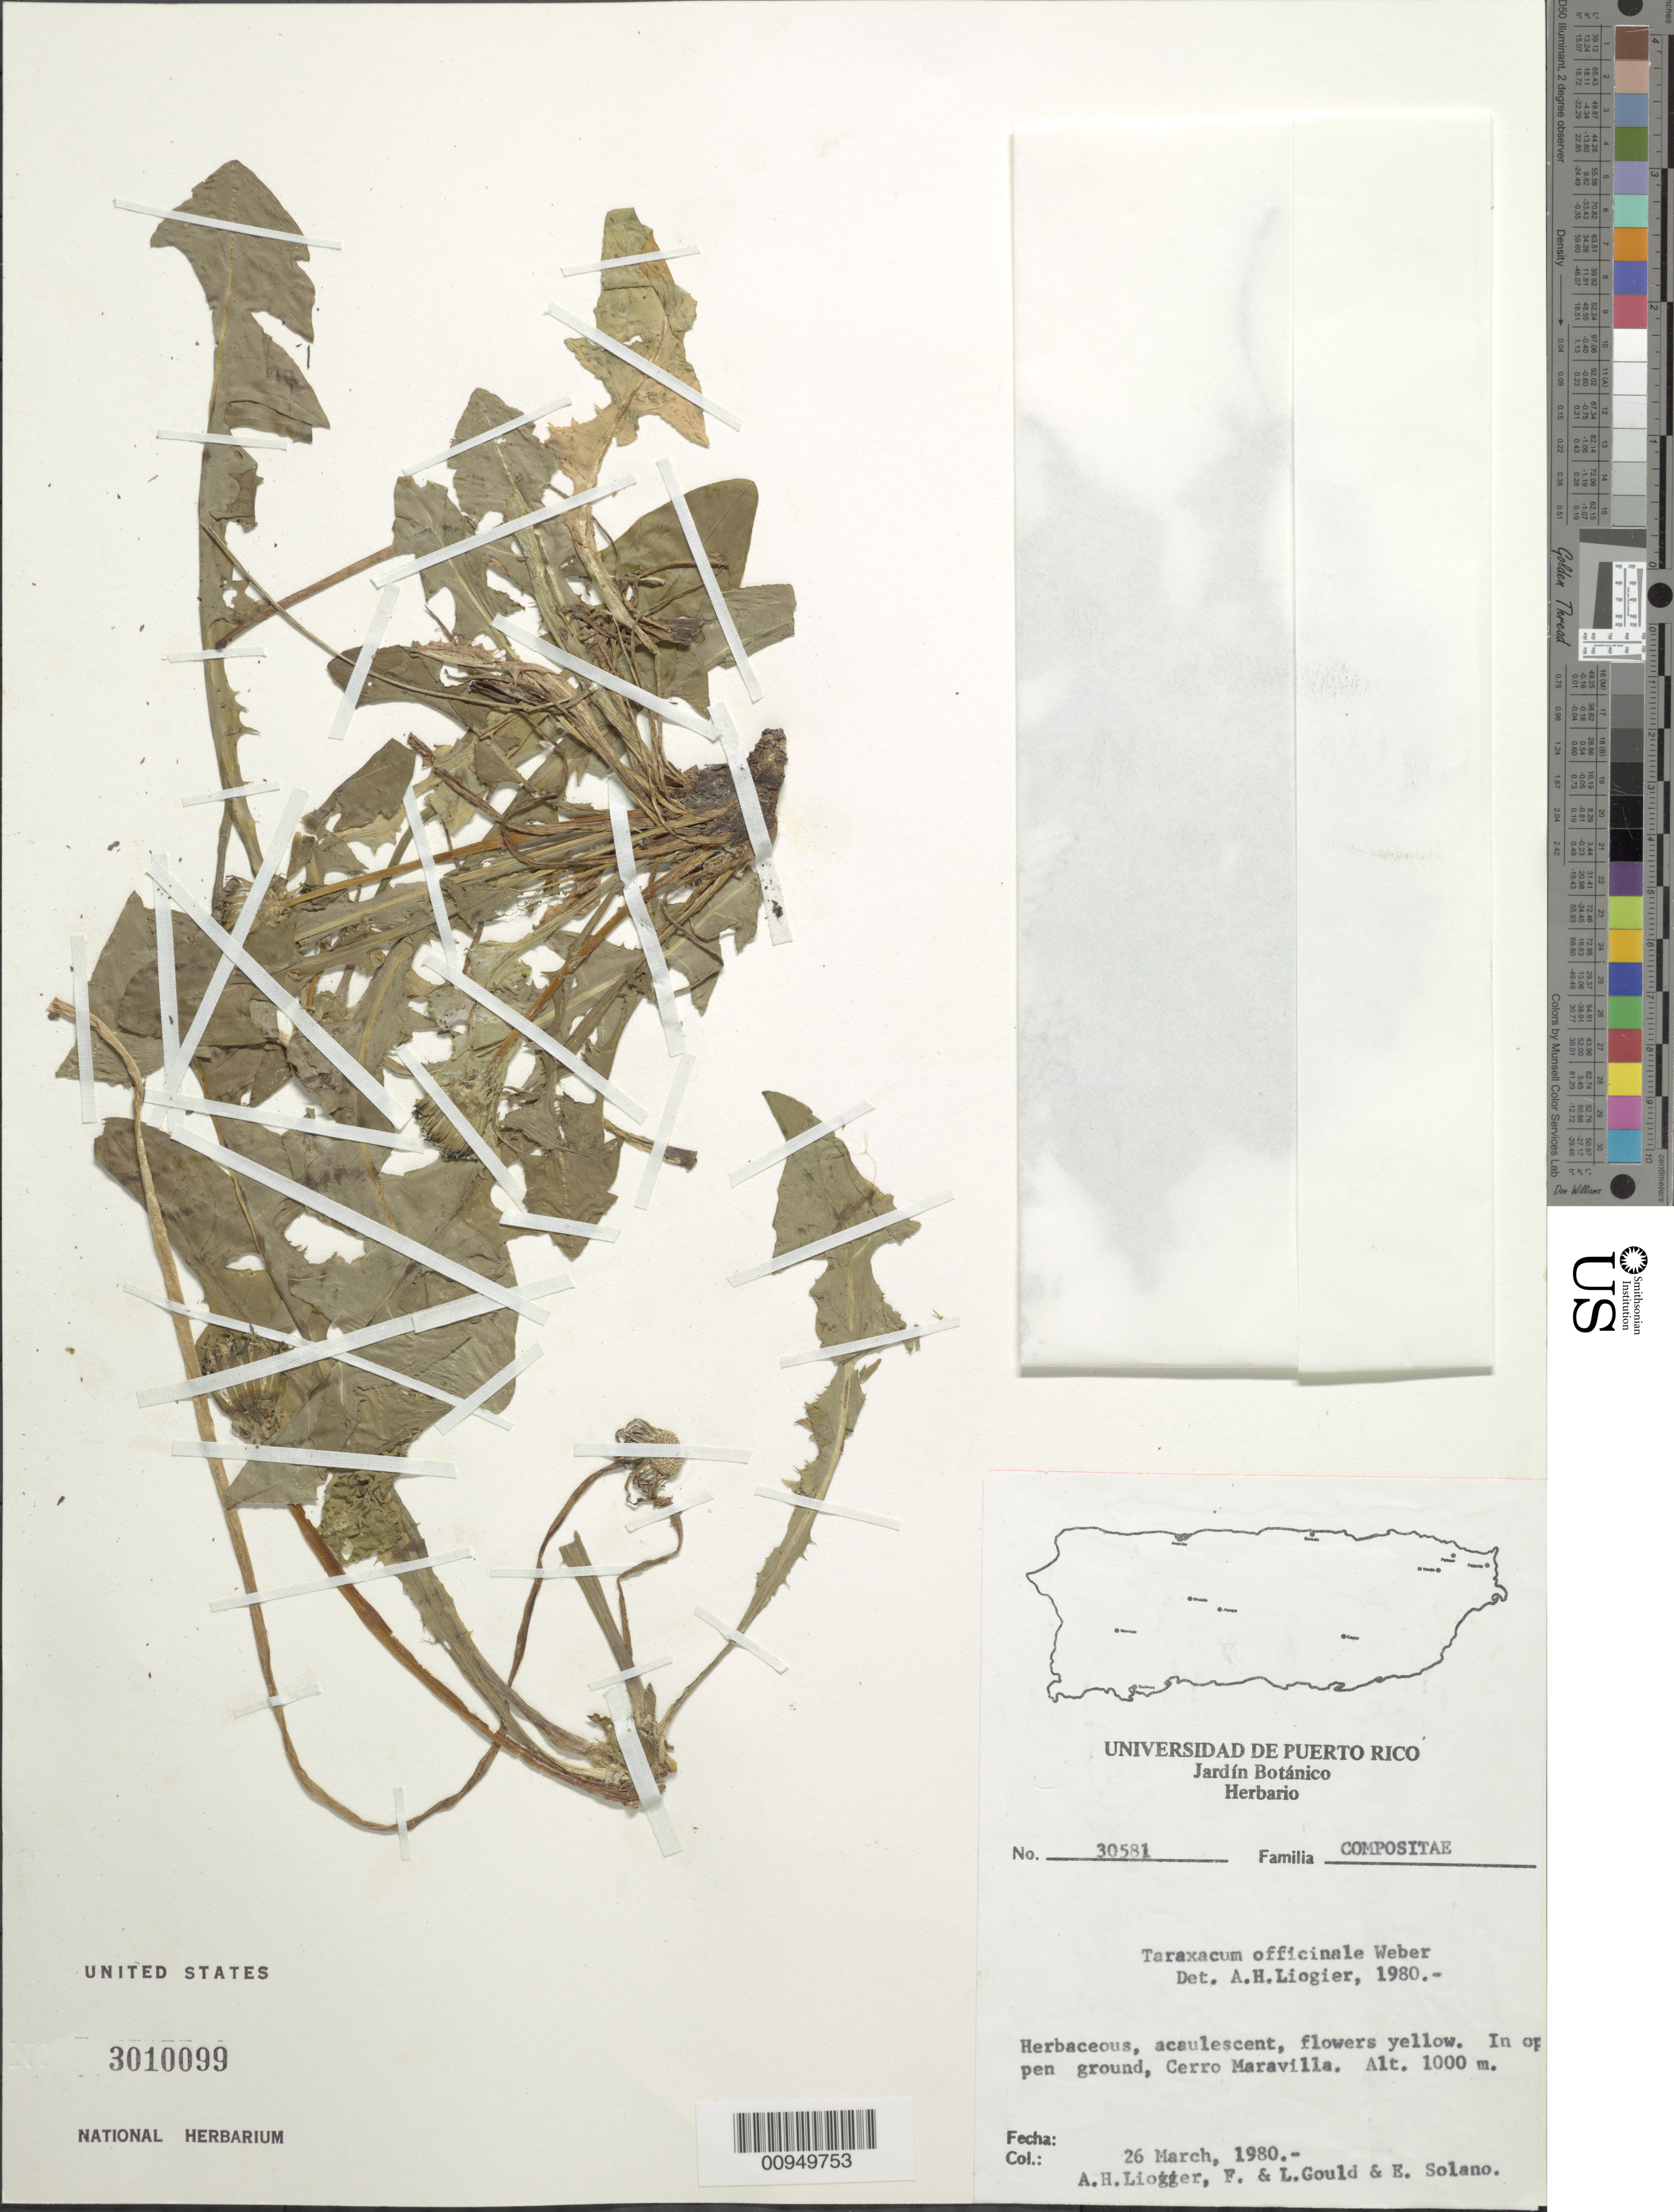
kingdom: Plantae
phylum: Tracheophyta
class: Magnoliopsida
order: Asterales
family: Asteraceae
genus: Taraxacum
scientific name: Taraxacum officinale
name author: G.H. Weber ex F.H. Wigg.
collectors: A. H. Liogier, F. Gould, L. Gould & E. Solano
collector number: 30581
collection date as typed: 26 Mar 1980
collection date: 1980-03-26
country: Puerto Rico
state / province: Villalba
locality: Cerro Maravilla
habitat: In open ground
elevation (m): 1000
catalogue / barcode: US 3010099